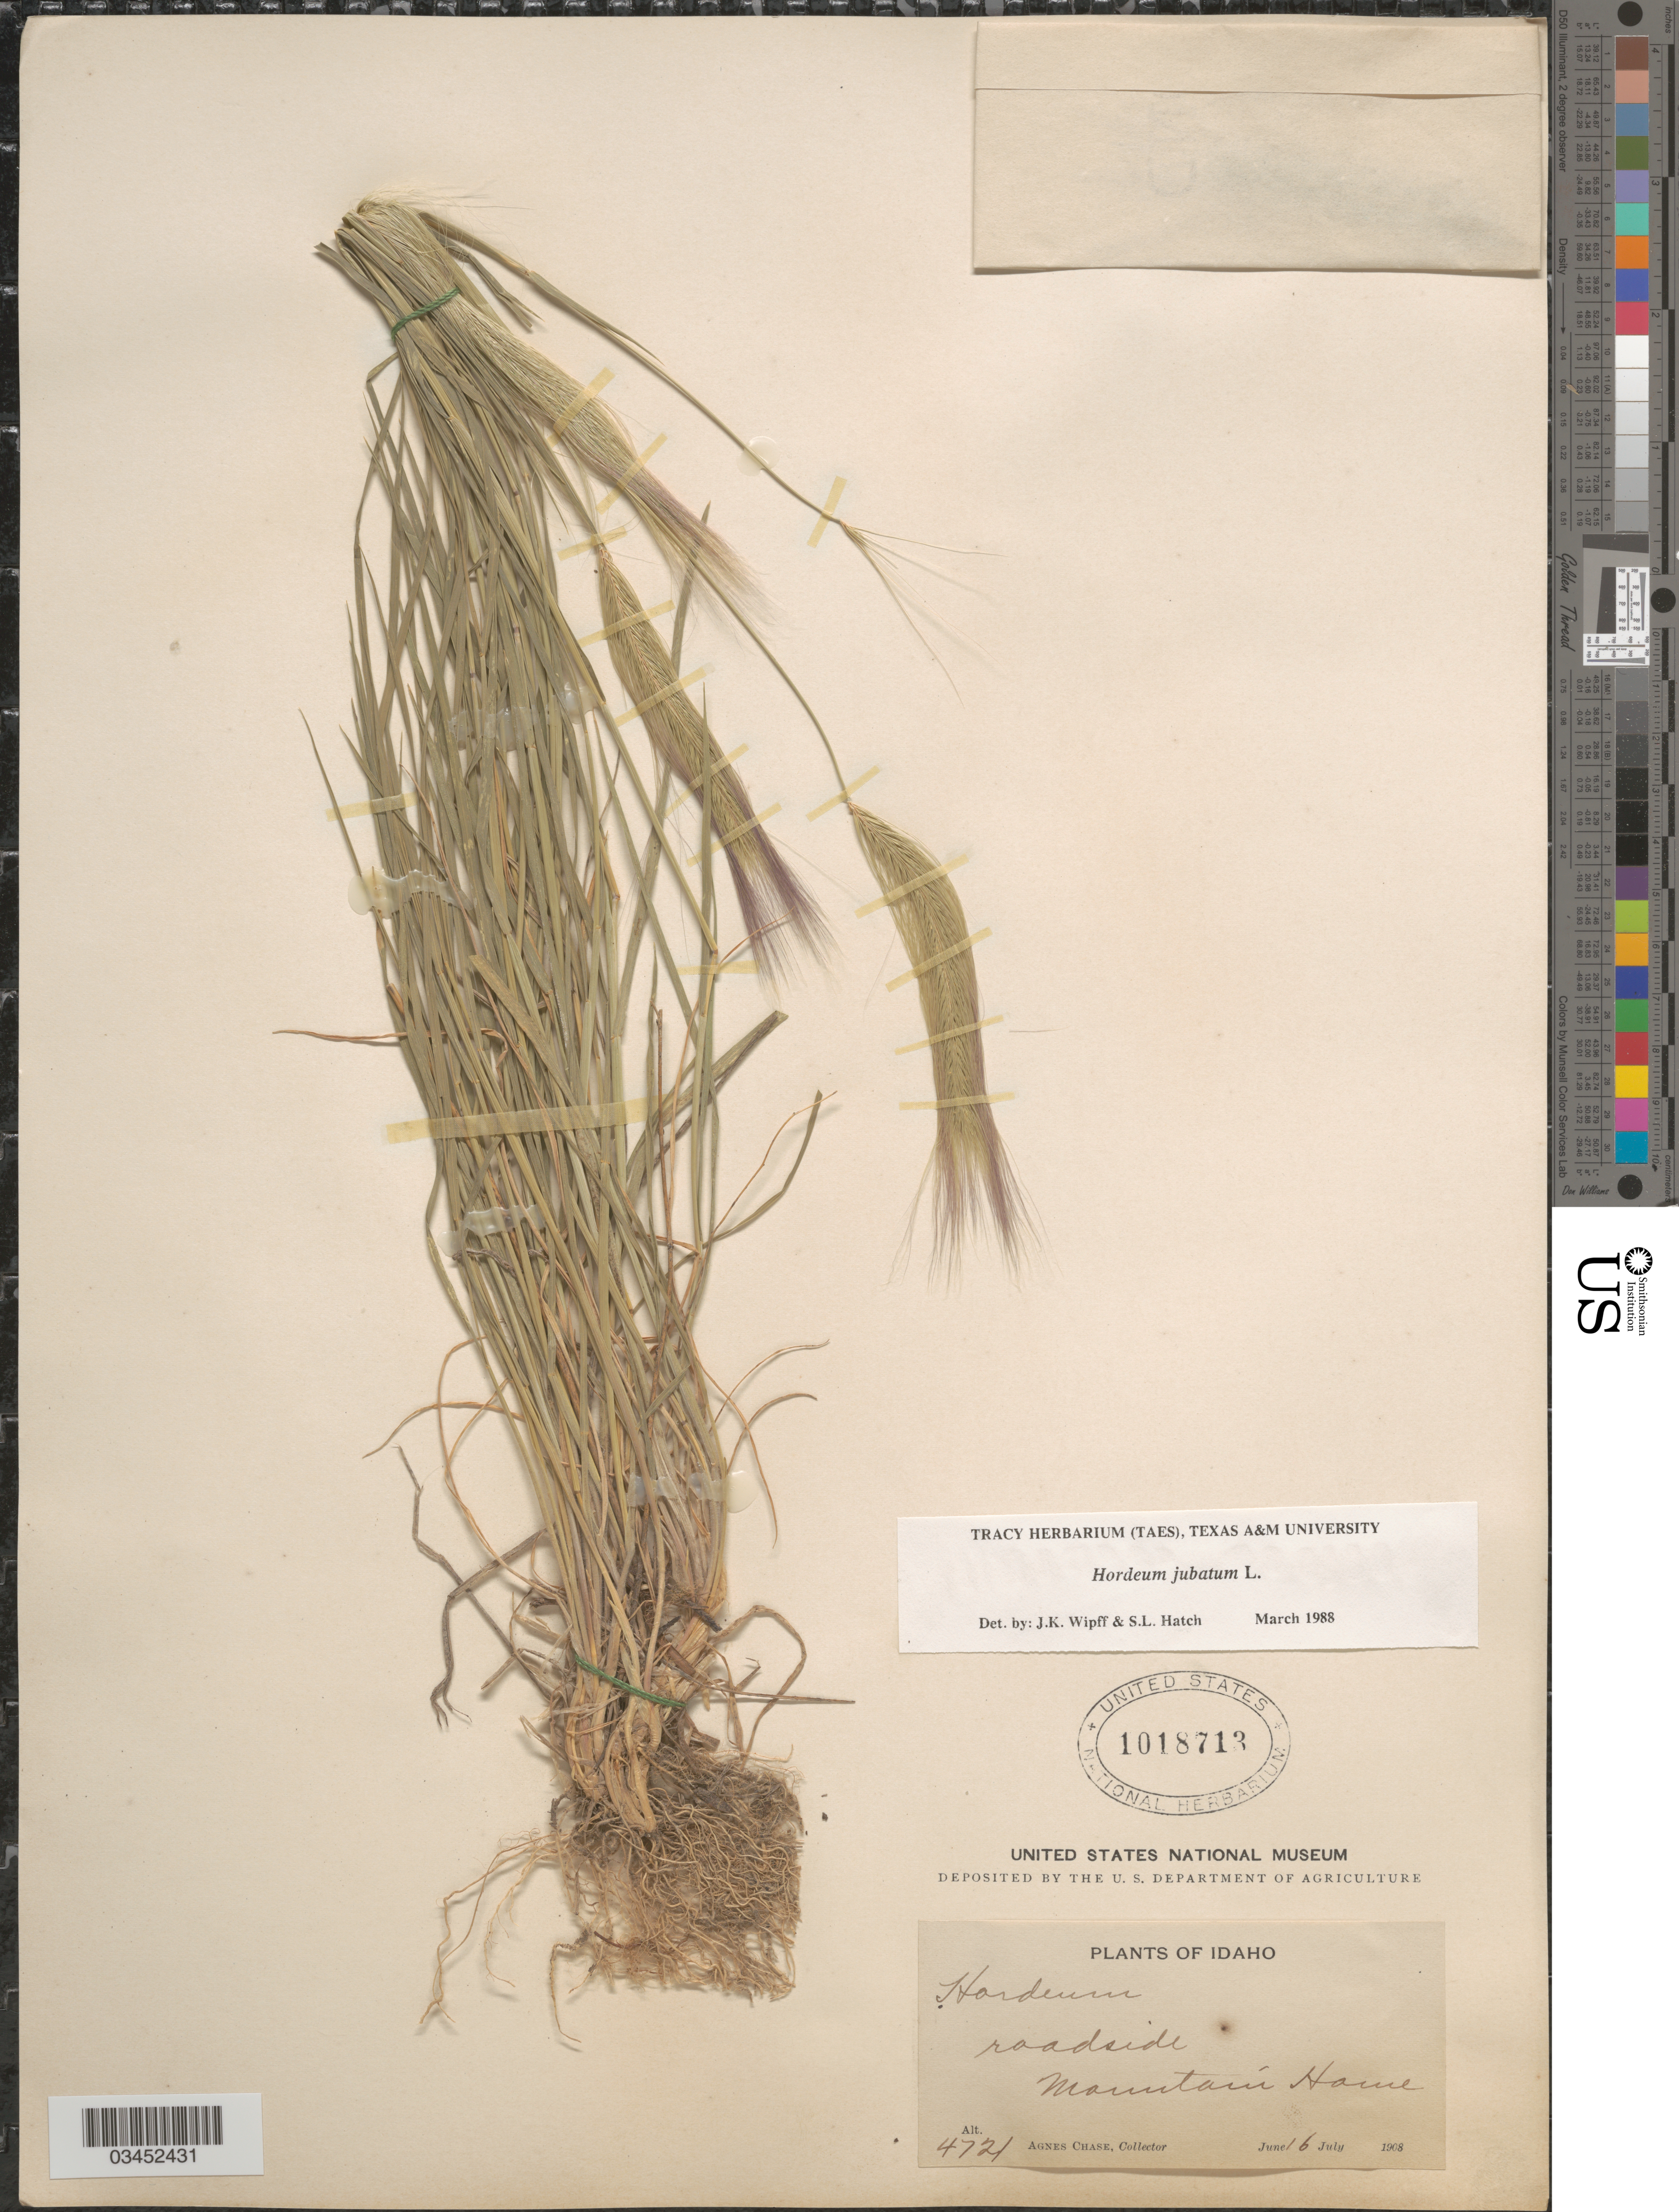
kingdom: Plantae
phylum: Tracheophyta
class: Liliopsida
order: Poales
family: Poaceae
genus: Hordeum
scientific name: Hordeum jubatum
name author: L.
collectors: A. Chase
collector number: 4721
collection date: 1908-06-16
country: United States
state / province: Idaho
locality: Roadside. Mountain House.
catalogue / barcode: US 1018713